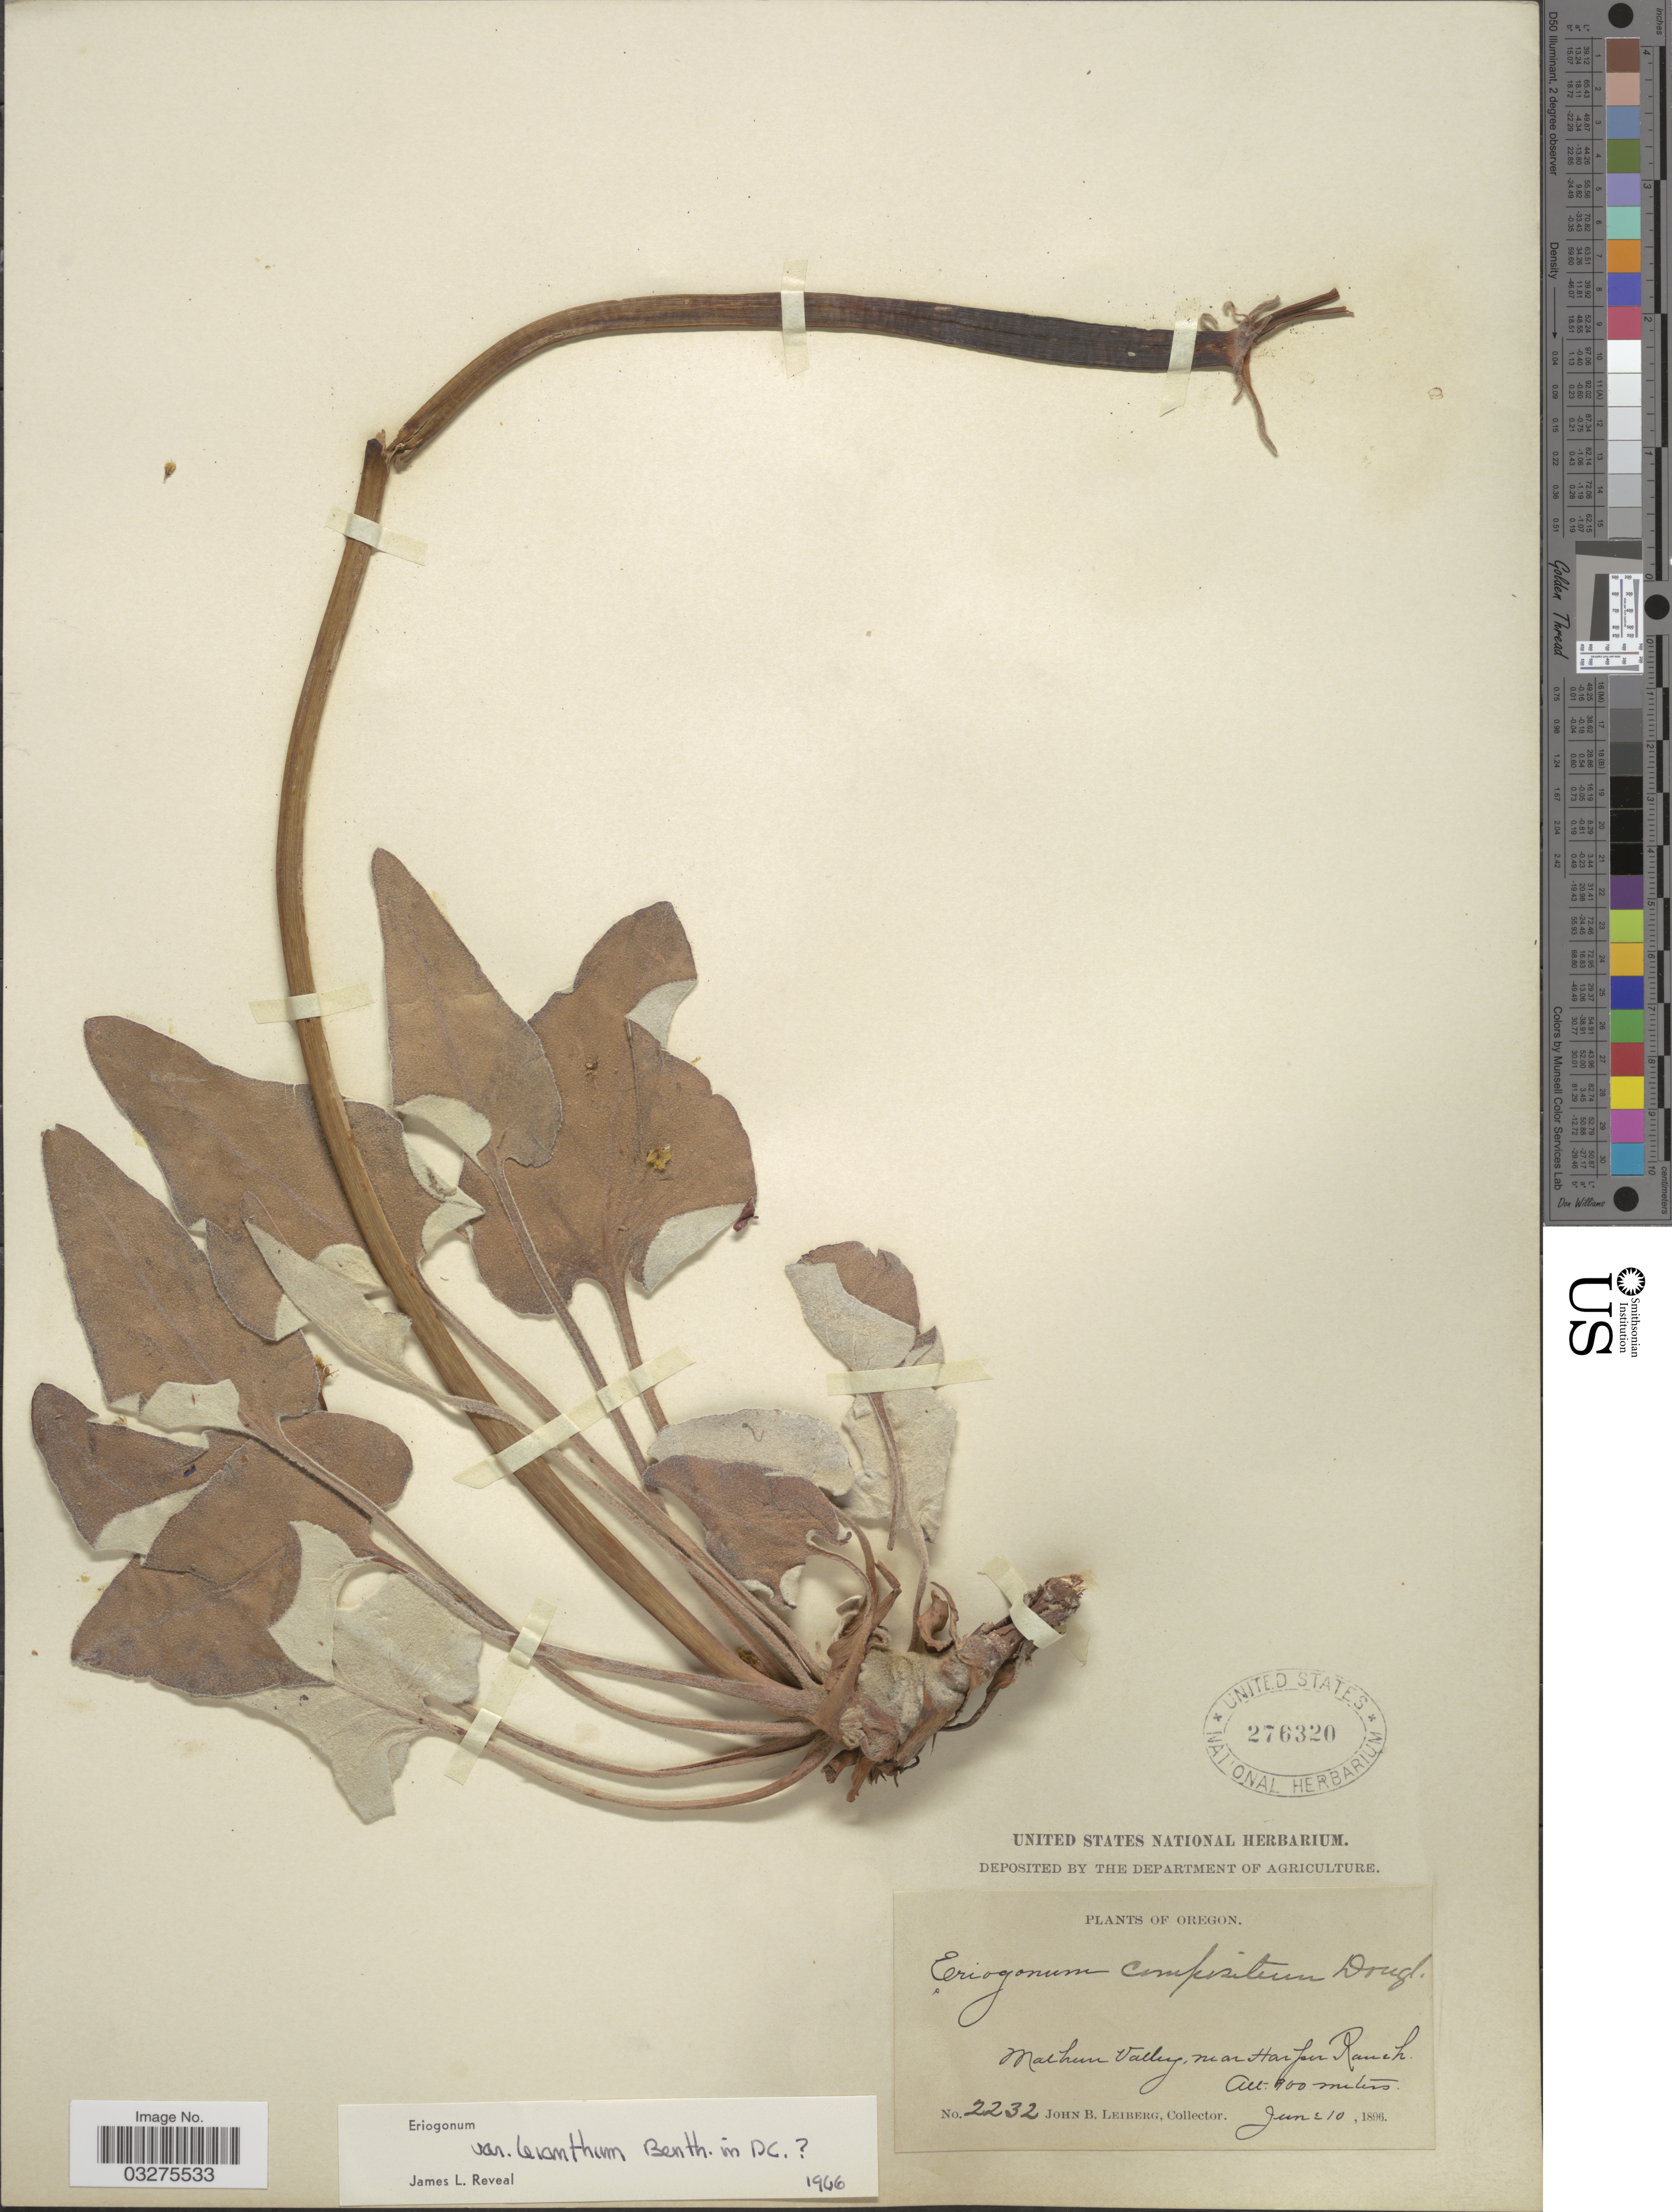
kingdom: Plantae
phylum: Tracheophyta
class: Magnoliopsida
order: Caryophyllales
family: Polygonaceae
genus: Eriogonum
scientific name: Eriogonum compositum var. leianthum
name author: Hook.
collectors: J. B. Leiberg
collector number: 2232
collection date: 1896-06-10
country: United States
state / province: Oregon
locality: Malheur Valley, near Harper Ranch.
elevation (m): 700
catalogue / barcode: US 276320